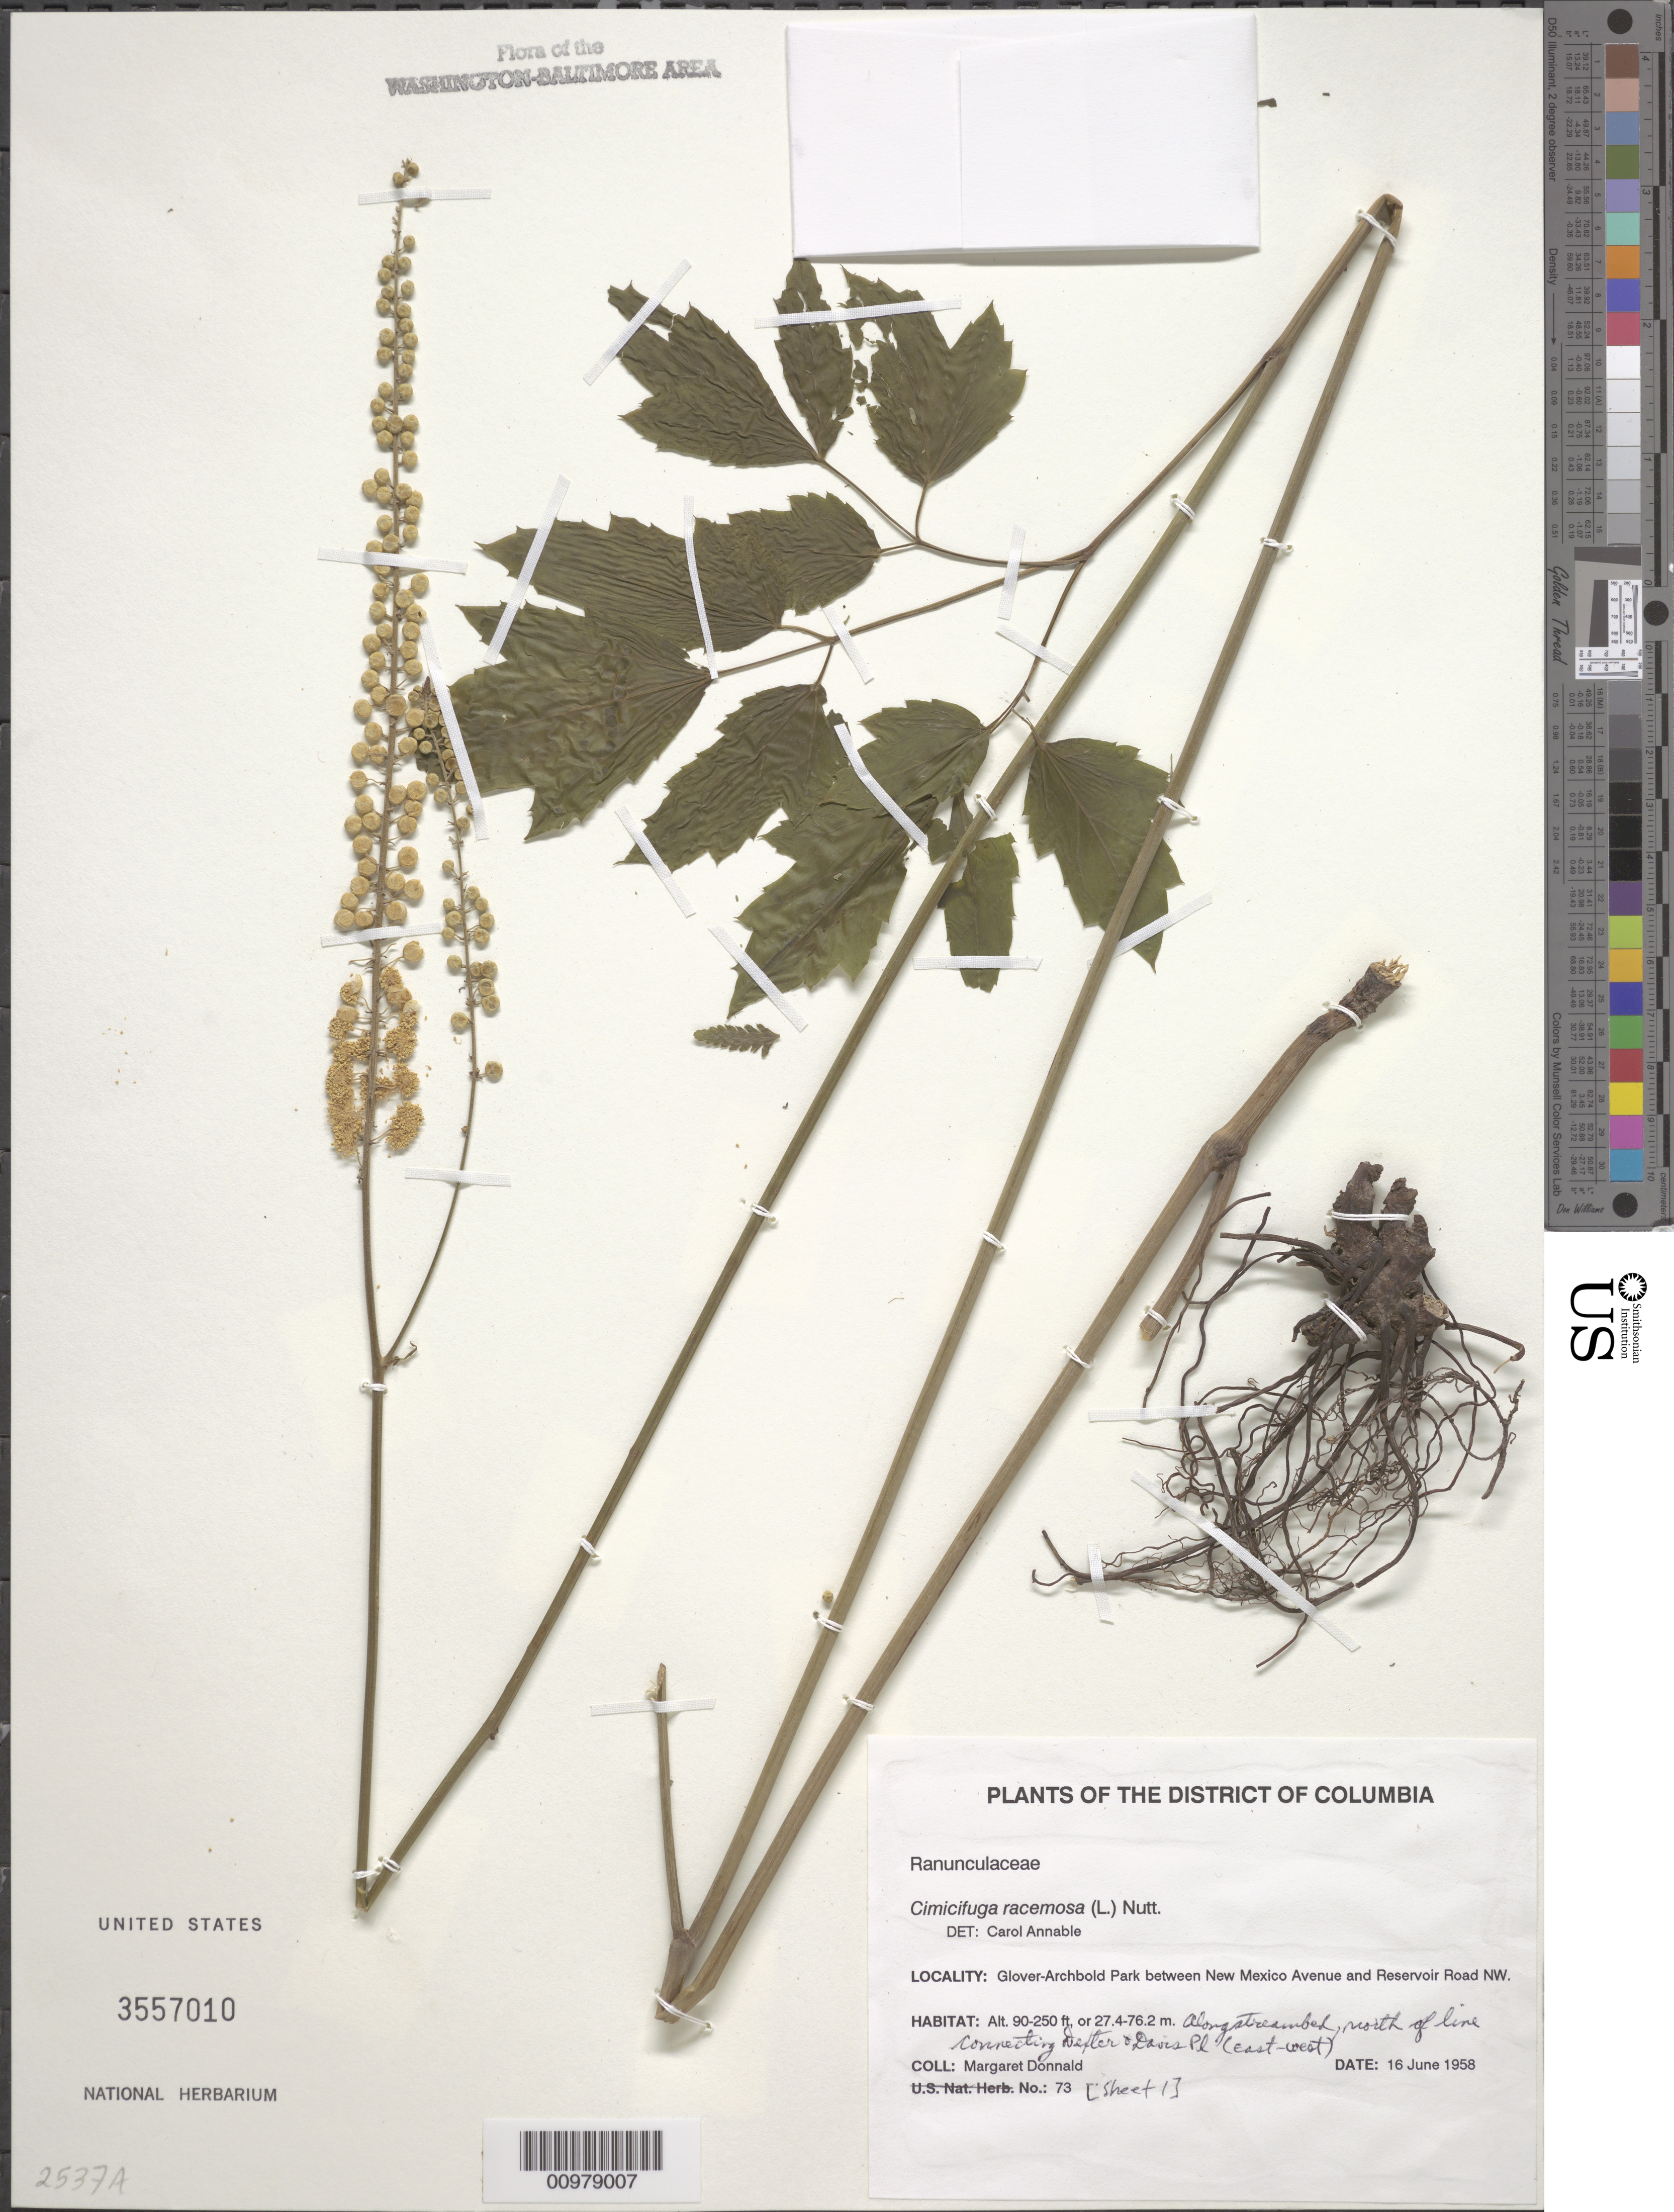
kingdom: Plantae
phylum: Tracheophyta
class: Magnoliopsida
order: Ranunculales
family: Ranunculaceae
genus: Actaea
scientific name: Actaea racemosa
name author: L.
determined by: Strong, M. T., (US), Smithsonian Institution - National Museum of Natural History (UNITED STATES)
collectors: M. Donnald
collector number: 73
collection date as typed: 16 Jun 1958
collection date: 1958-06-16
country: United States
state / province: District of Columbia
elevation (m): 27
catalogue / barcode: US 3557010